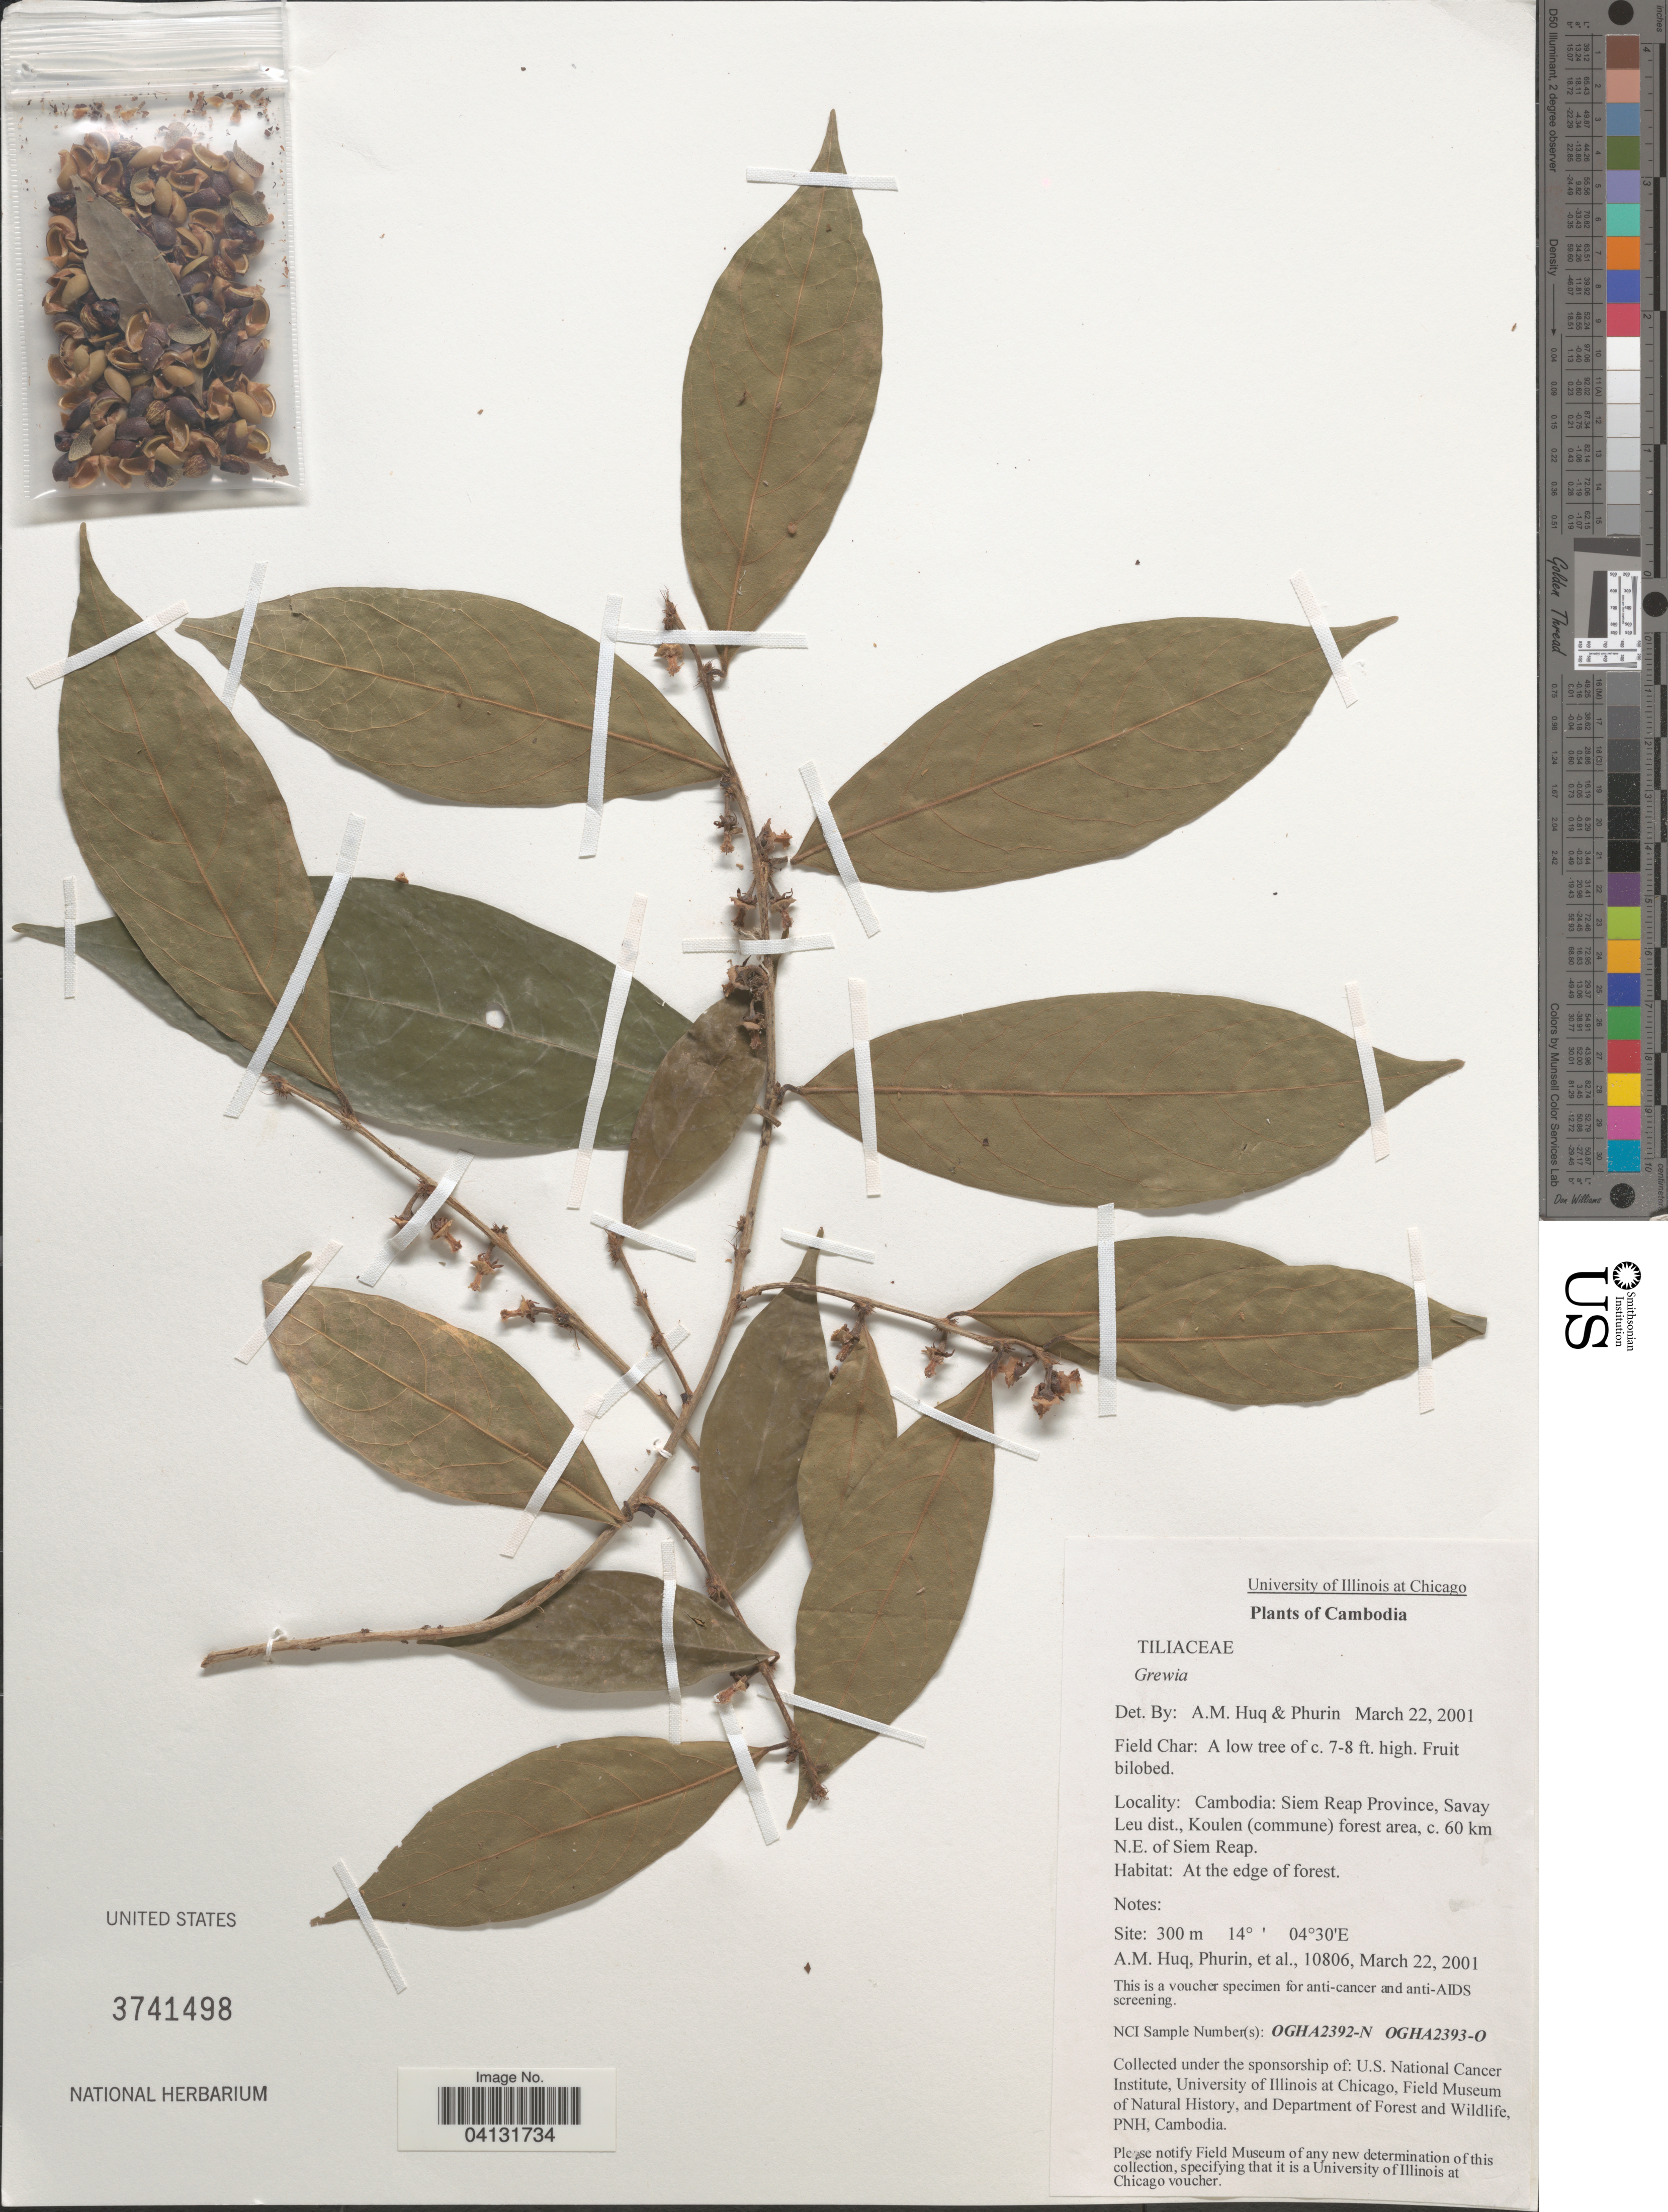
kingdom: Plantae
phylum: Tracheophyta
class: Magnoliopsida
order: Malvales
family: Malvaceae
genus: Grewia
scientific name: Grewia sp.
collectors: A. M. Huq, -. Phurin & et al.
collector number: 10806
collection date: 2001-03-22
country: Cambodia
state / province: Siĕm Réab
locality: Siem Reap Province, Savay Leu dist., Koulen (commune) forest area, c. 60 km N.E. of Siem Reap.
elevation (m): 300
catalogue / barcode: US 3741498